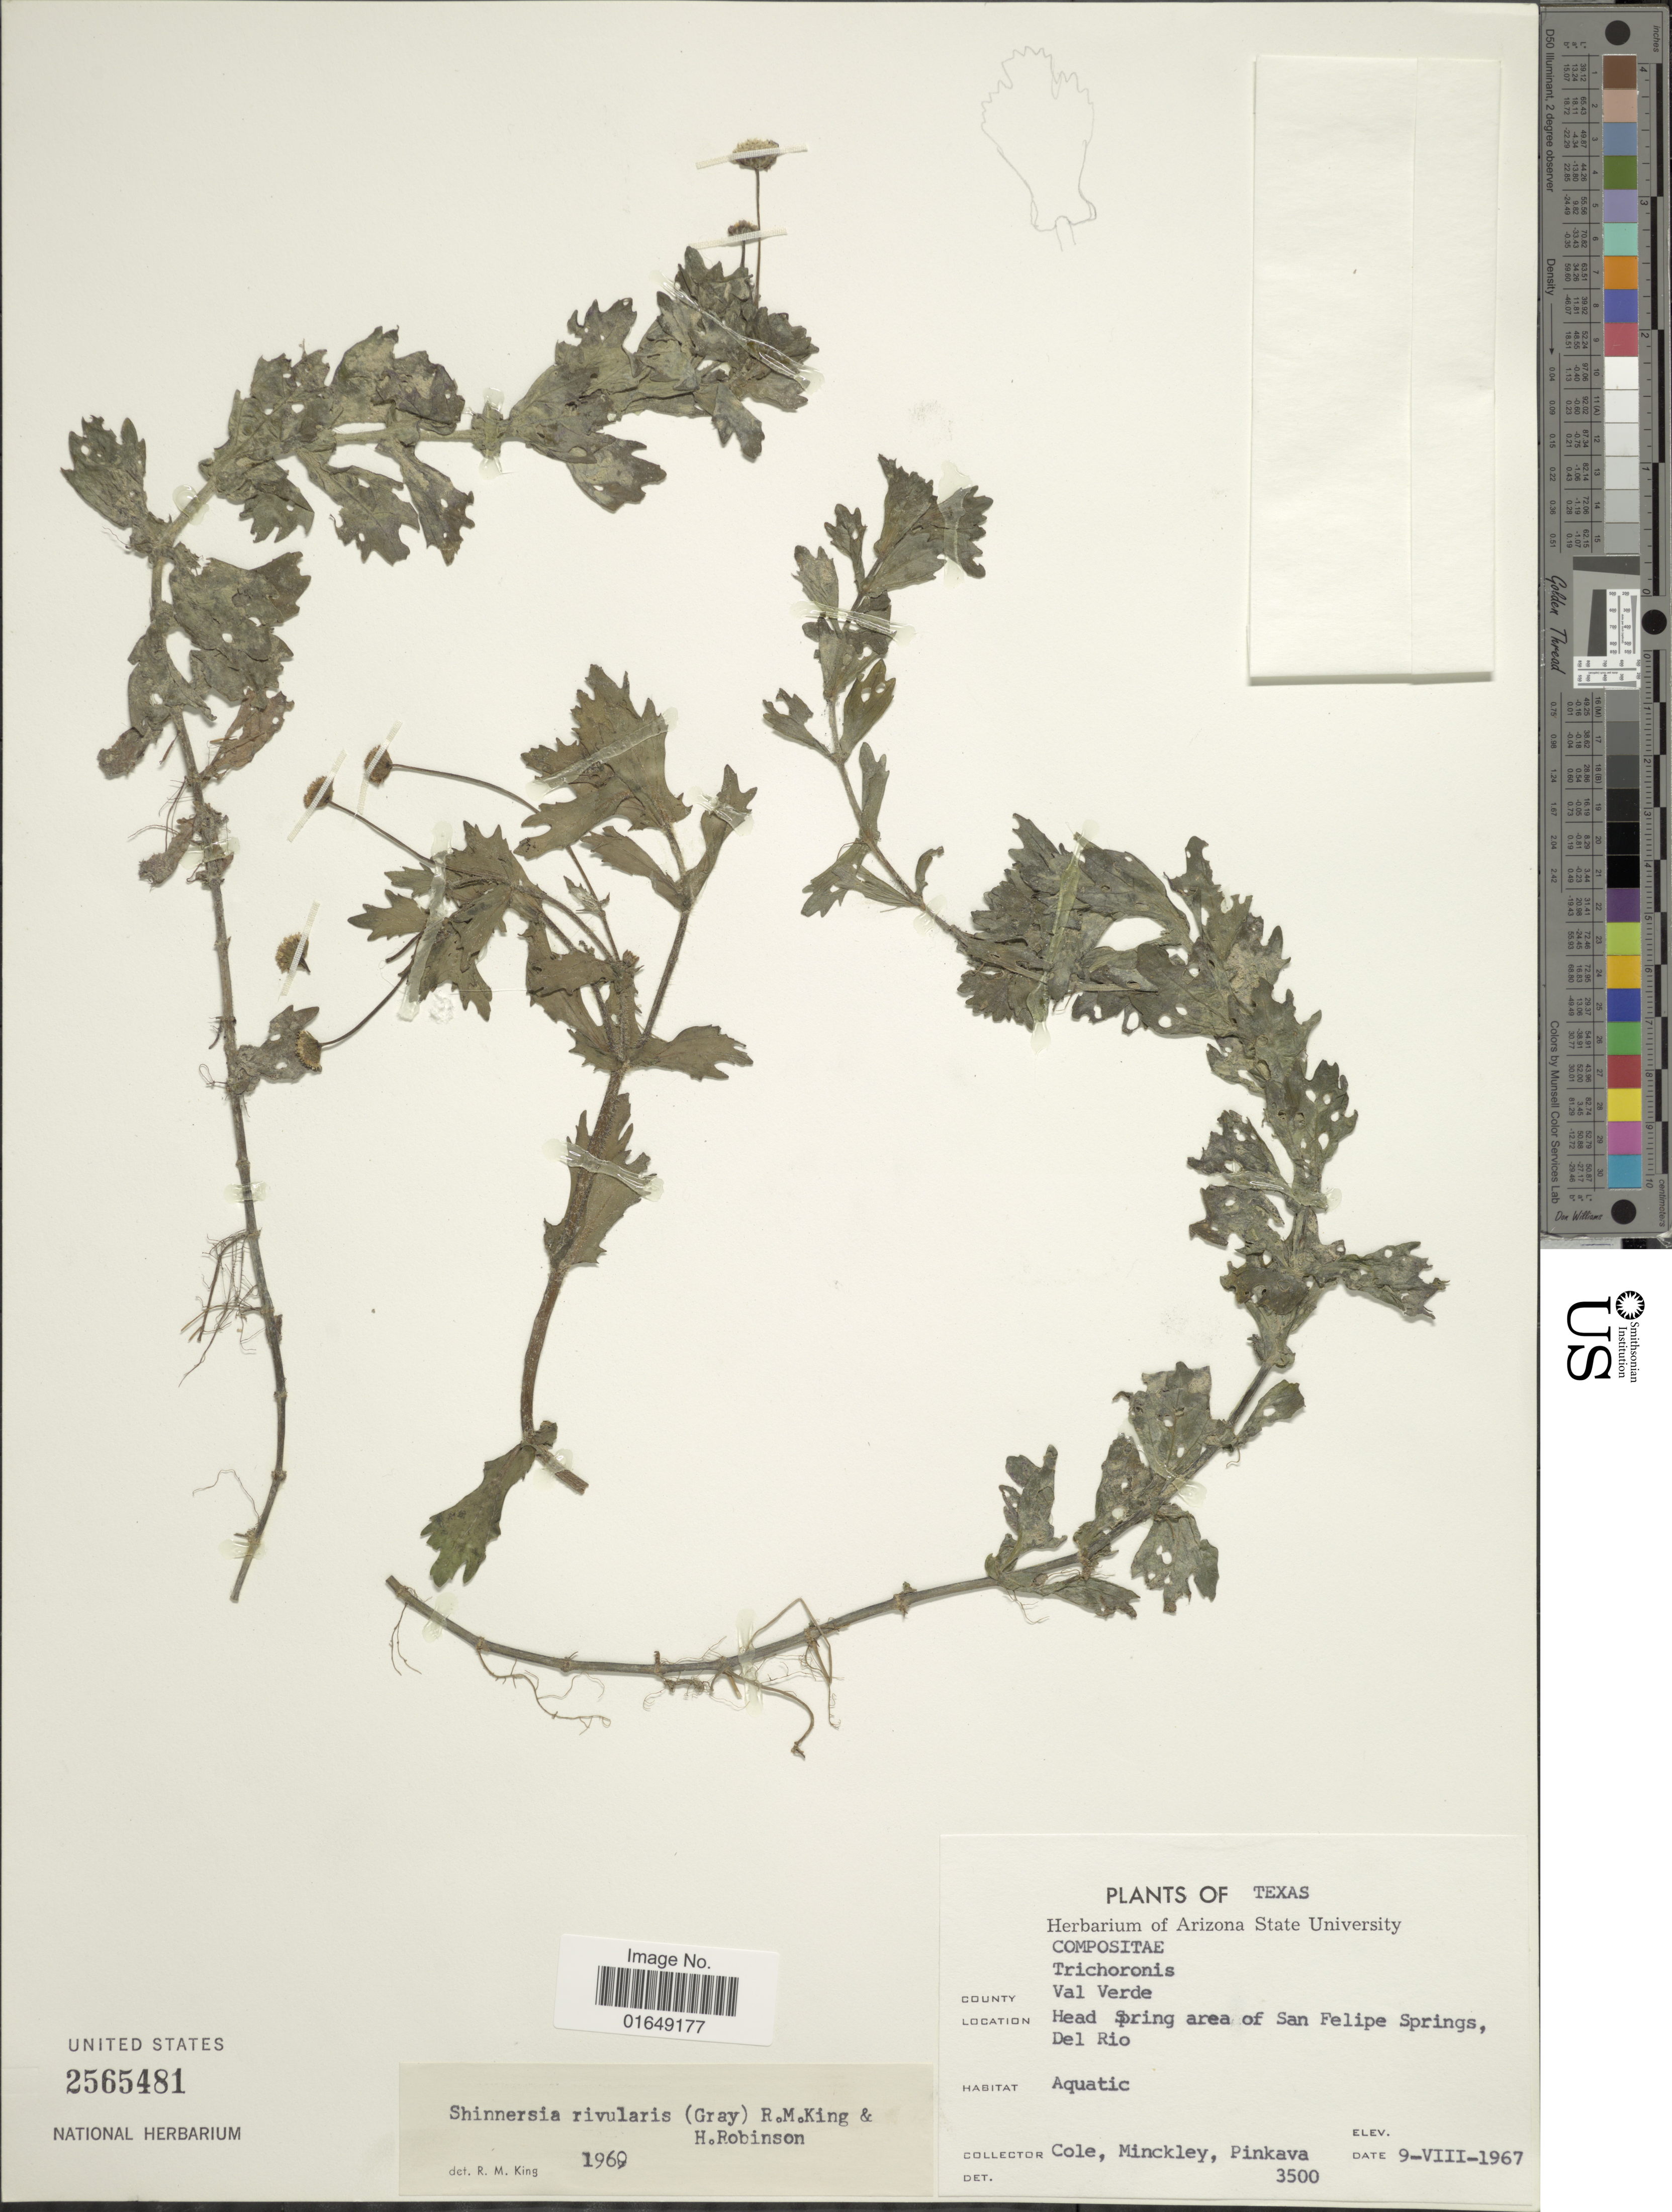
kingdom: Plantae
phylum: Tracheophyta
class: Magnoliopsida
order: Asterales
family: Asteraceae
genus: Shinnersia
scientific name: Shinnersia rivularis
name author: (A. Gray) R.M. King & H. Rob.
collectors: Cole, Minckley & -. Pinkava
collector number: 3500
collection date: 1967-08-09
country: United States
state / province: Texas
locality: County Val verde, Head Spring area of San Felipe Springs, Del Rio.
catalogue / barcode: US 2565481